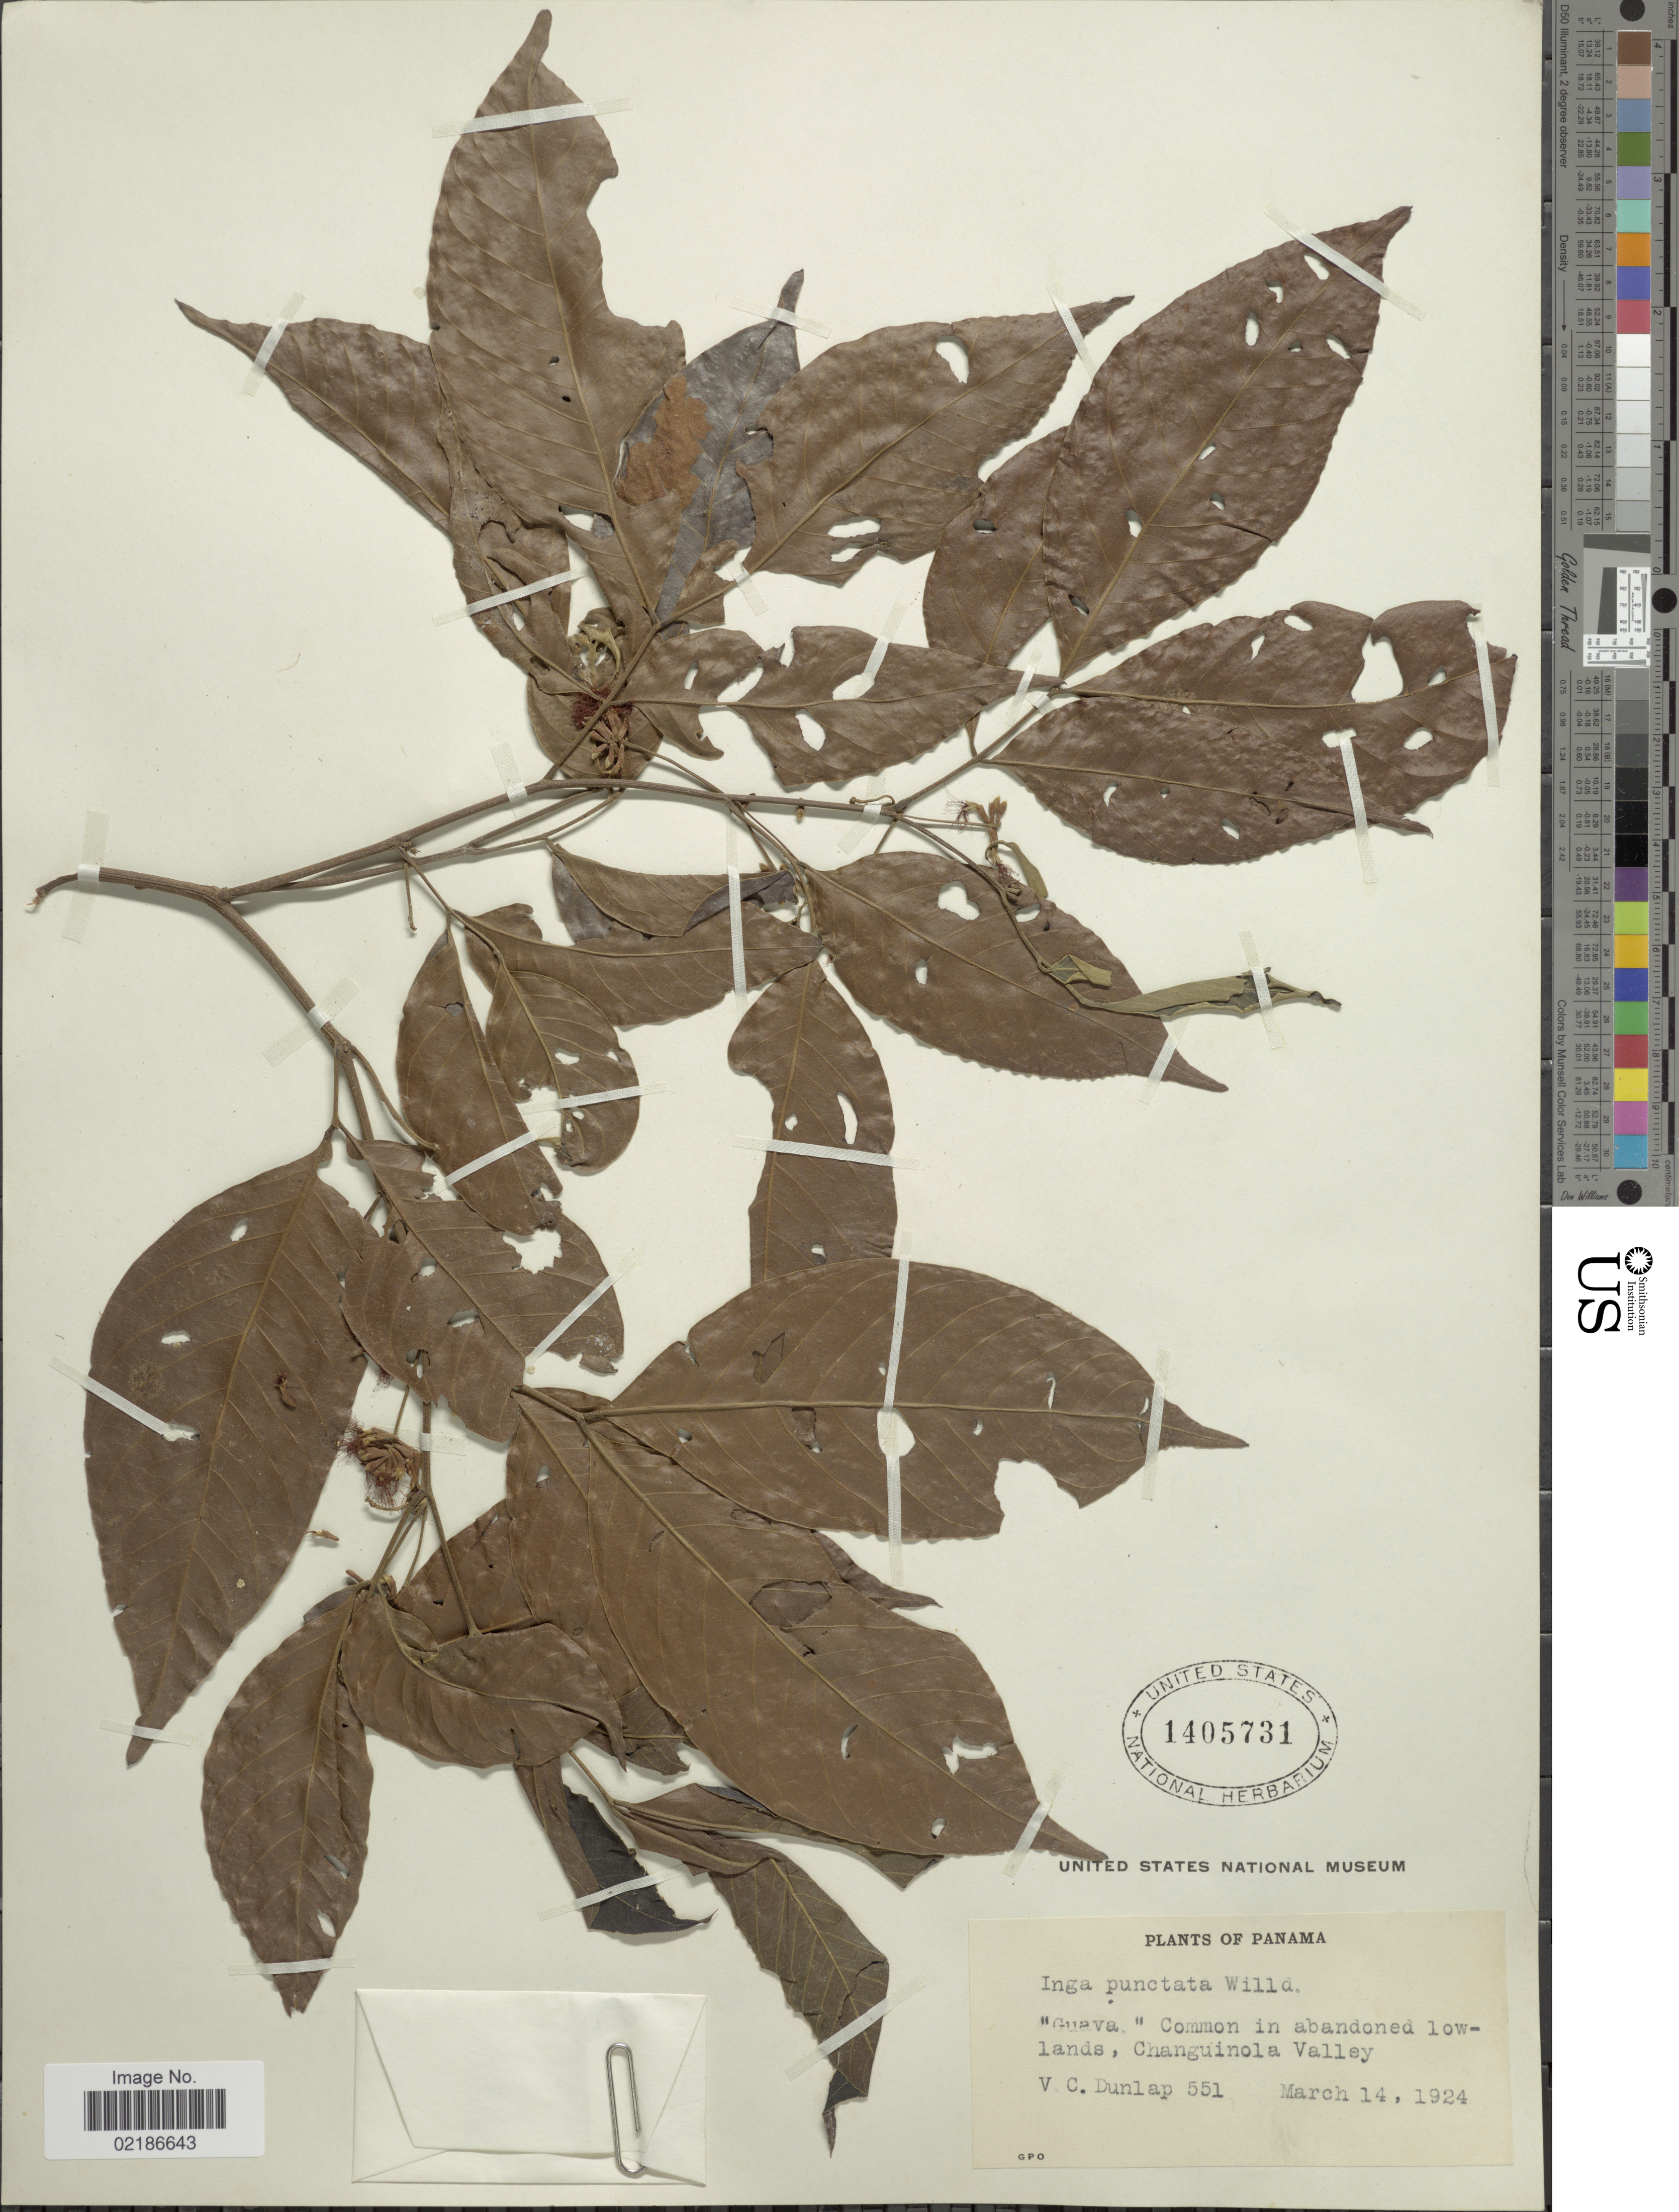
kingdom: Plantae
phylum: Tracheophyta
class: Magnoliopsida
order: Fabales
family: Fabaceae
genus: Inga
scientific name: Inga punctata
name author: Willd.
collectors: V. C. Dunlap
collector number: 551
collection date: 1924-03-14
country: Panama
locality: Changuinola Valley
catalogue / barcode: US 1405731